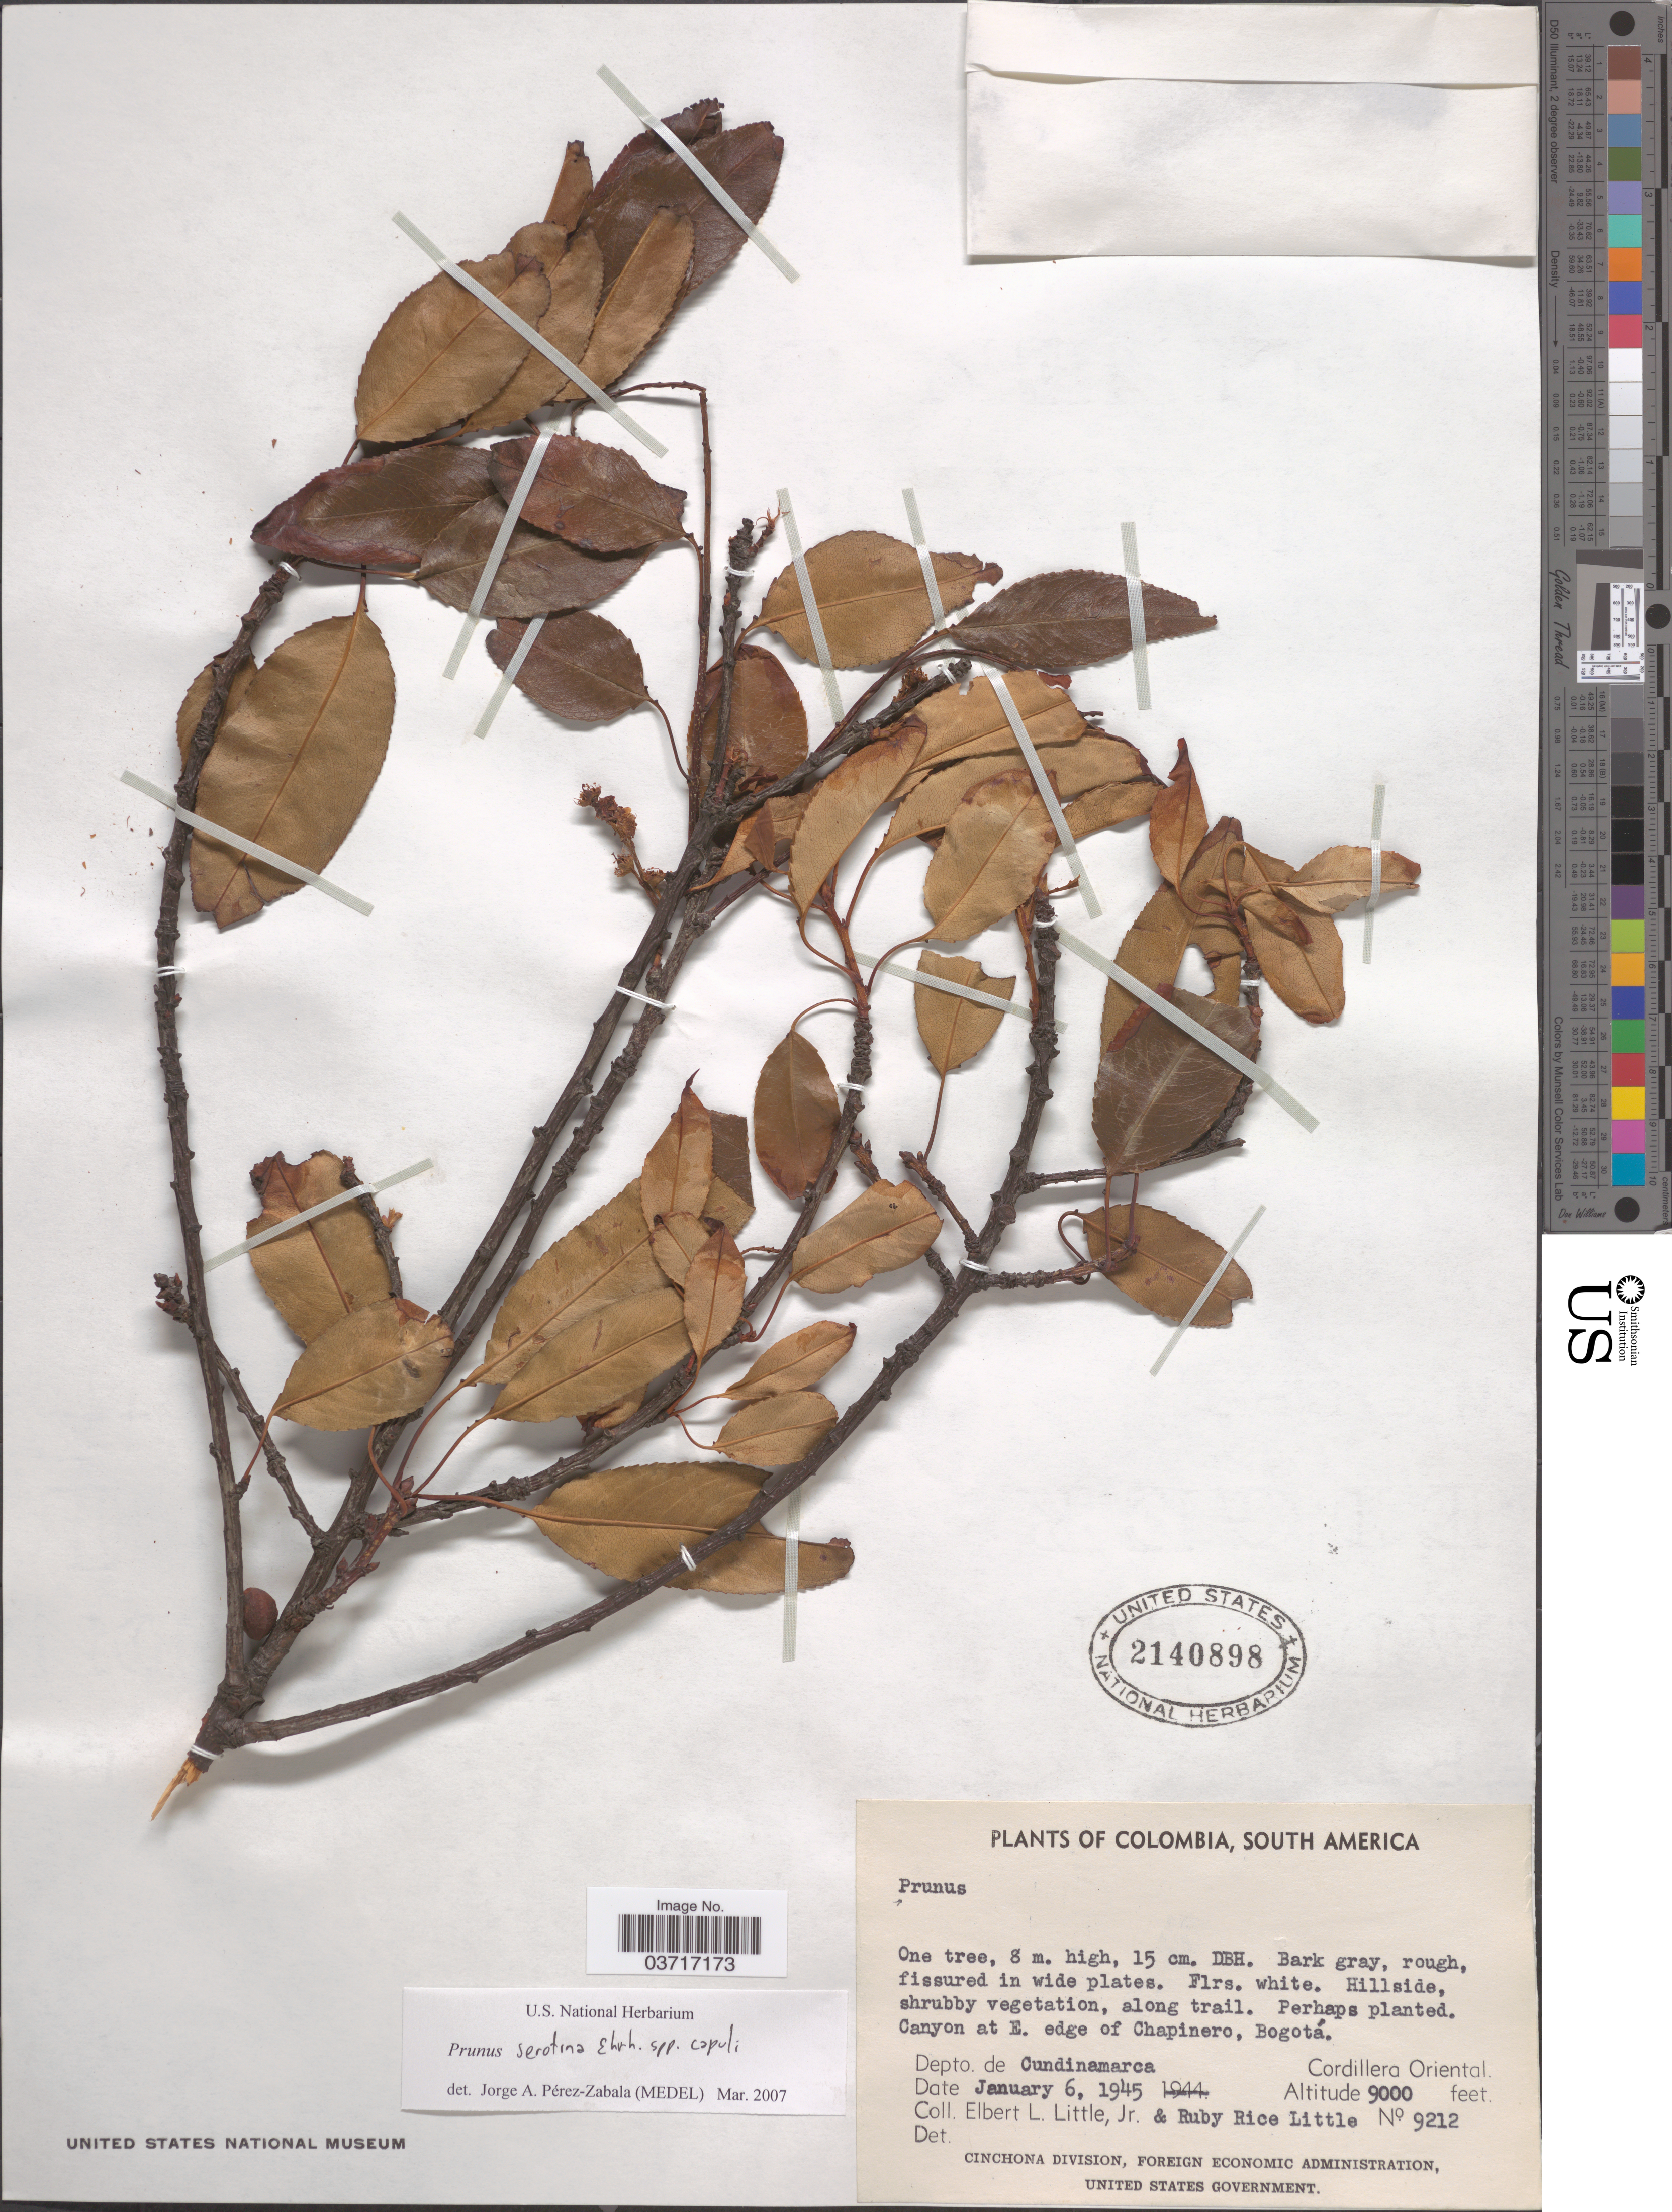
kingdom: Plantae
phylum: Tracheophyta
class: Magnoliopsida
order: Rosales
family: Rosaceae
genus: Prunus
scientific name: Prunus serotina subsp. capuli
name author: (Cav. ex Spreng.) McVaugh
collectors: E. L. Little & R. R. Little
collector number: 9212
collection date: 1945-01-06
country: Colombia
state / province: Cundinamarca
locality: Canyon at E. edge of Chapinero, Bogotá. Depto. de Cundinamarca, Cordillera Oriental.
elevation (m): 2743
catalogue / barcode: US 2140898